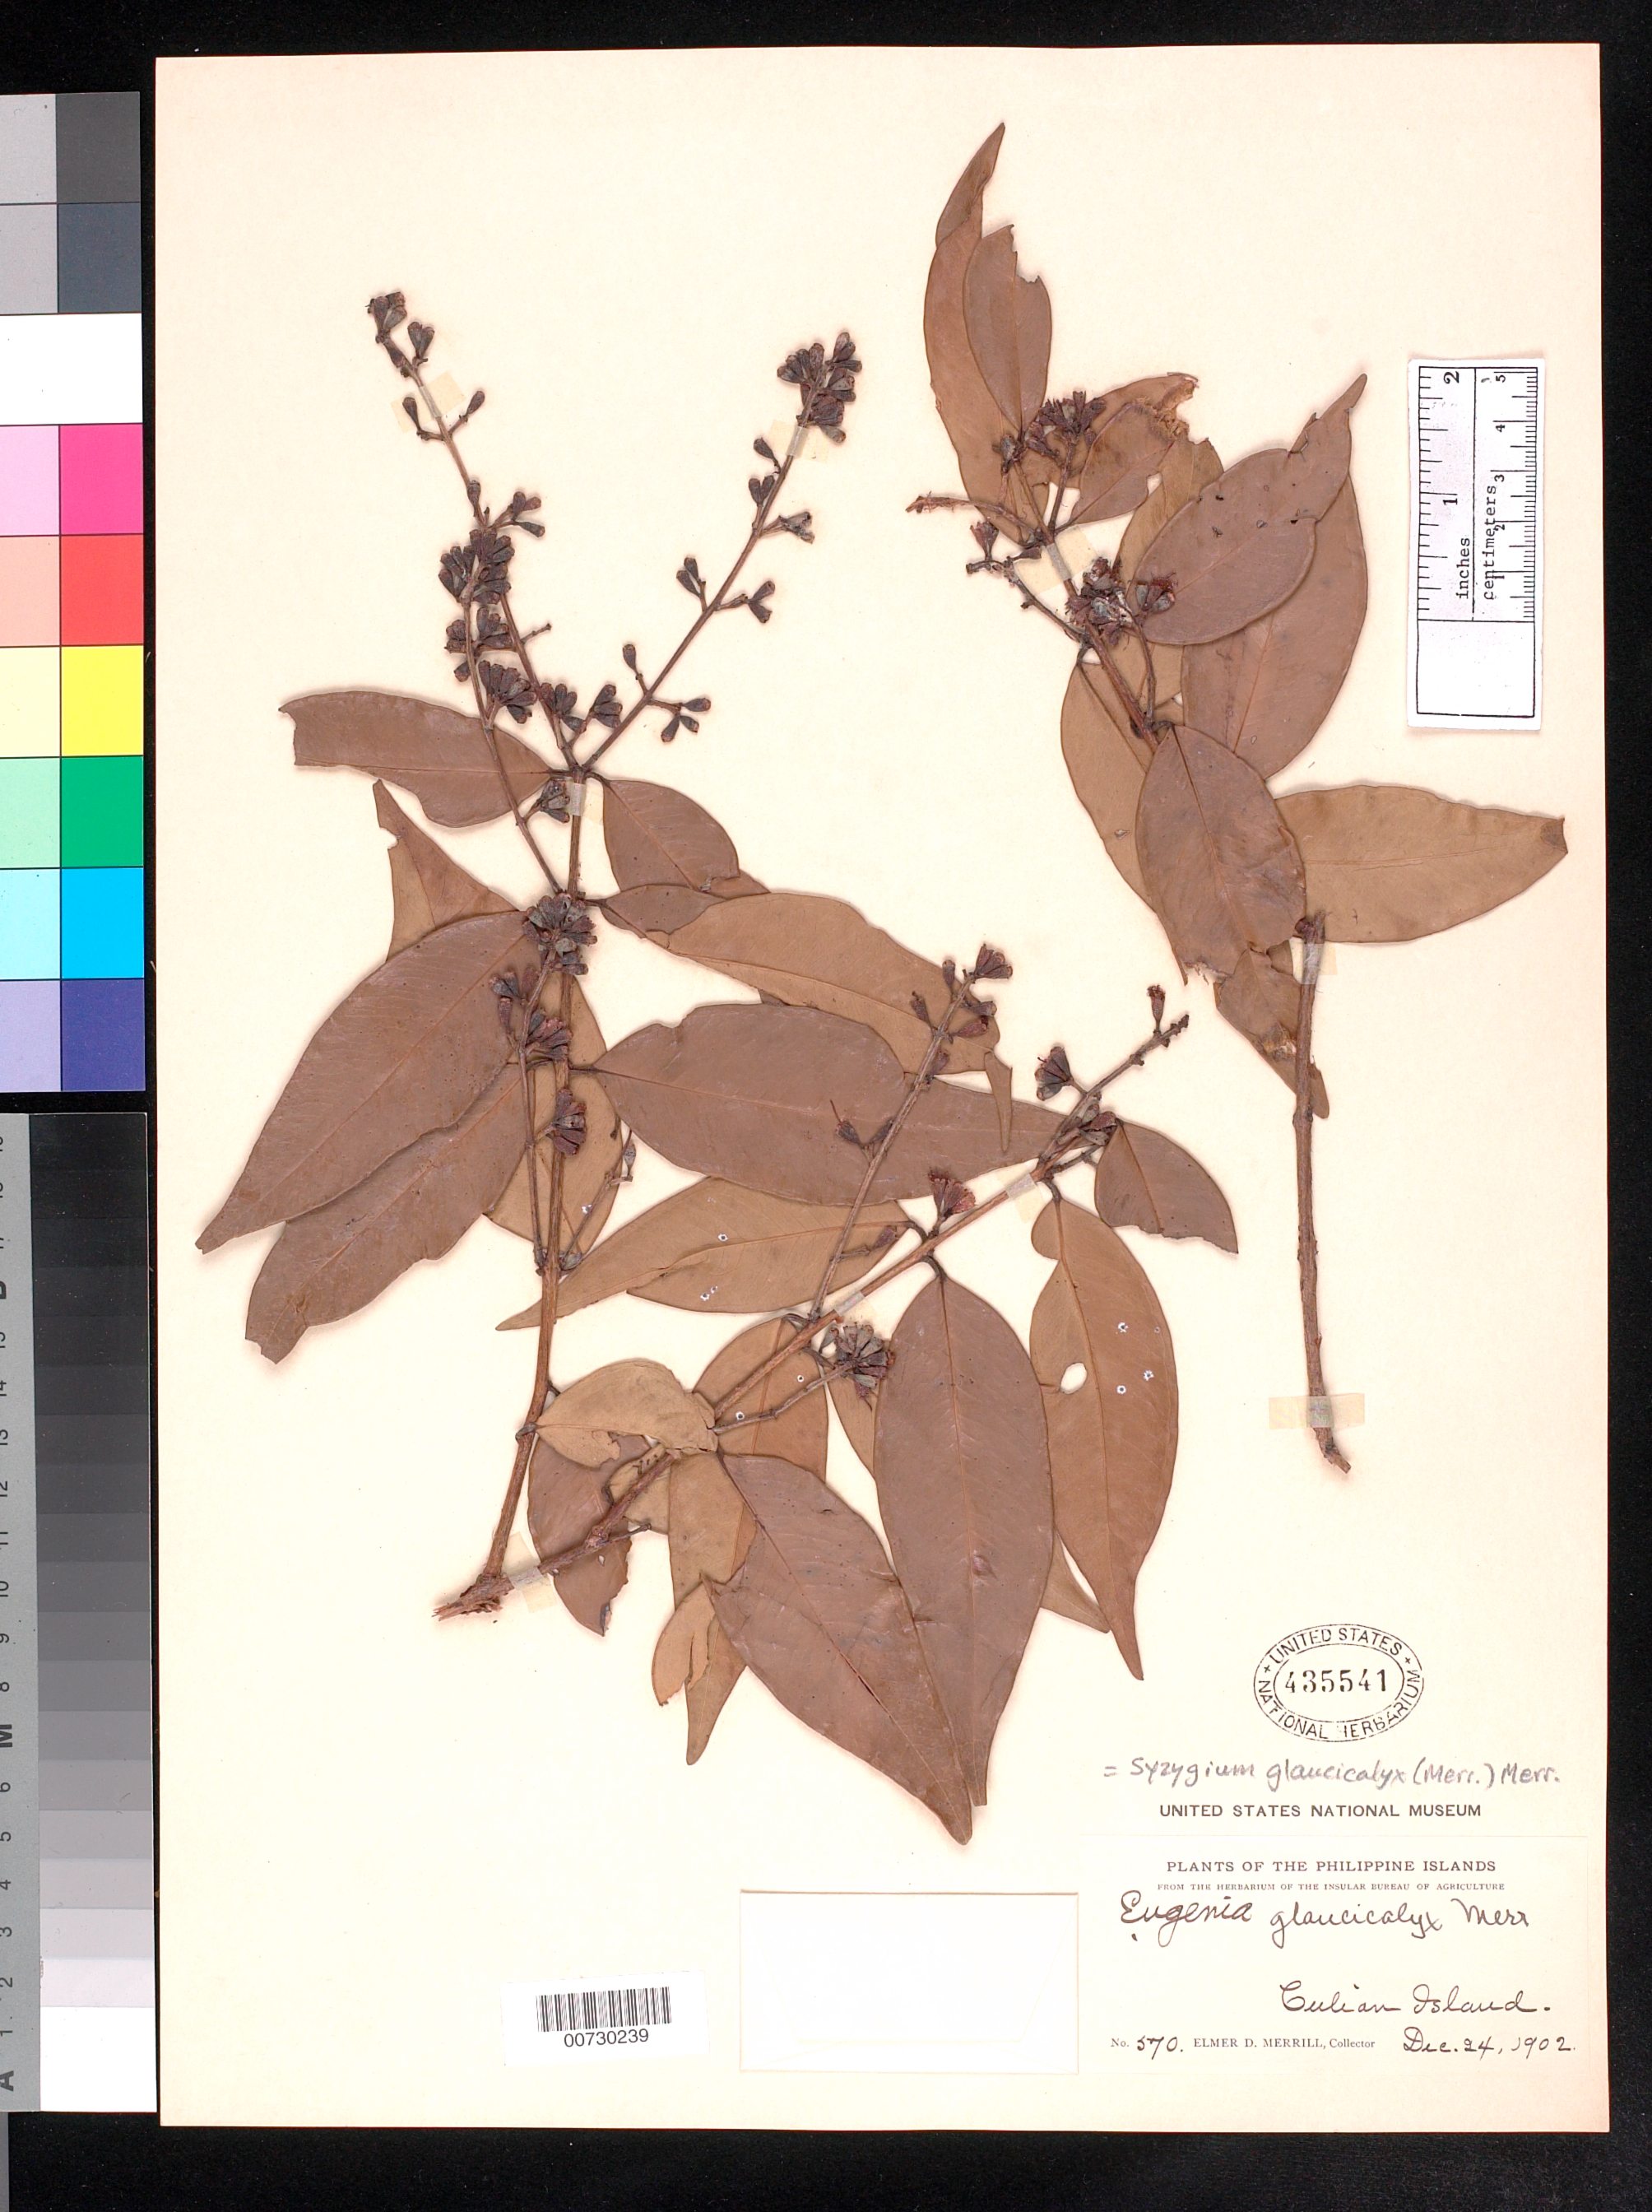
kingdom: Plantae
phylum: Tracheophyta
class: Magnoliopsida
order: Myrtales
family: Myrtaceae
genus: Syzygium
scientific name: Syzygium glaucicalyx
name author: (Merr.) Merr.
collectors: E. D. Merrill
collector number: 570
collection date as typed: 24 Dec 1902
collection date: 1902-12-24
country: Philippines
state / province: Mimaropa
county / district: Palawan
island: Culion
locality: sin loc.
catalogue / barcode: US 435541